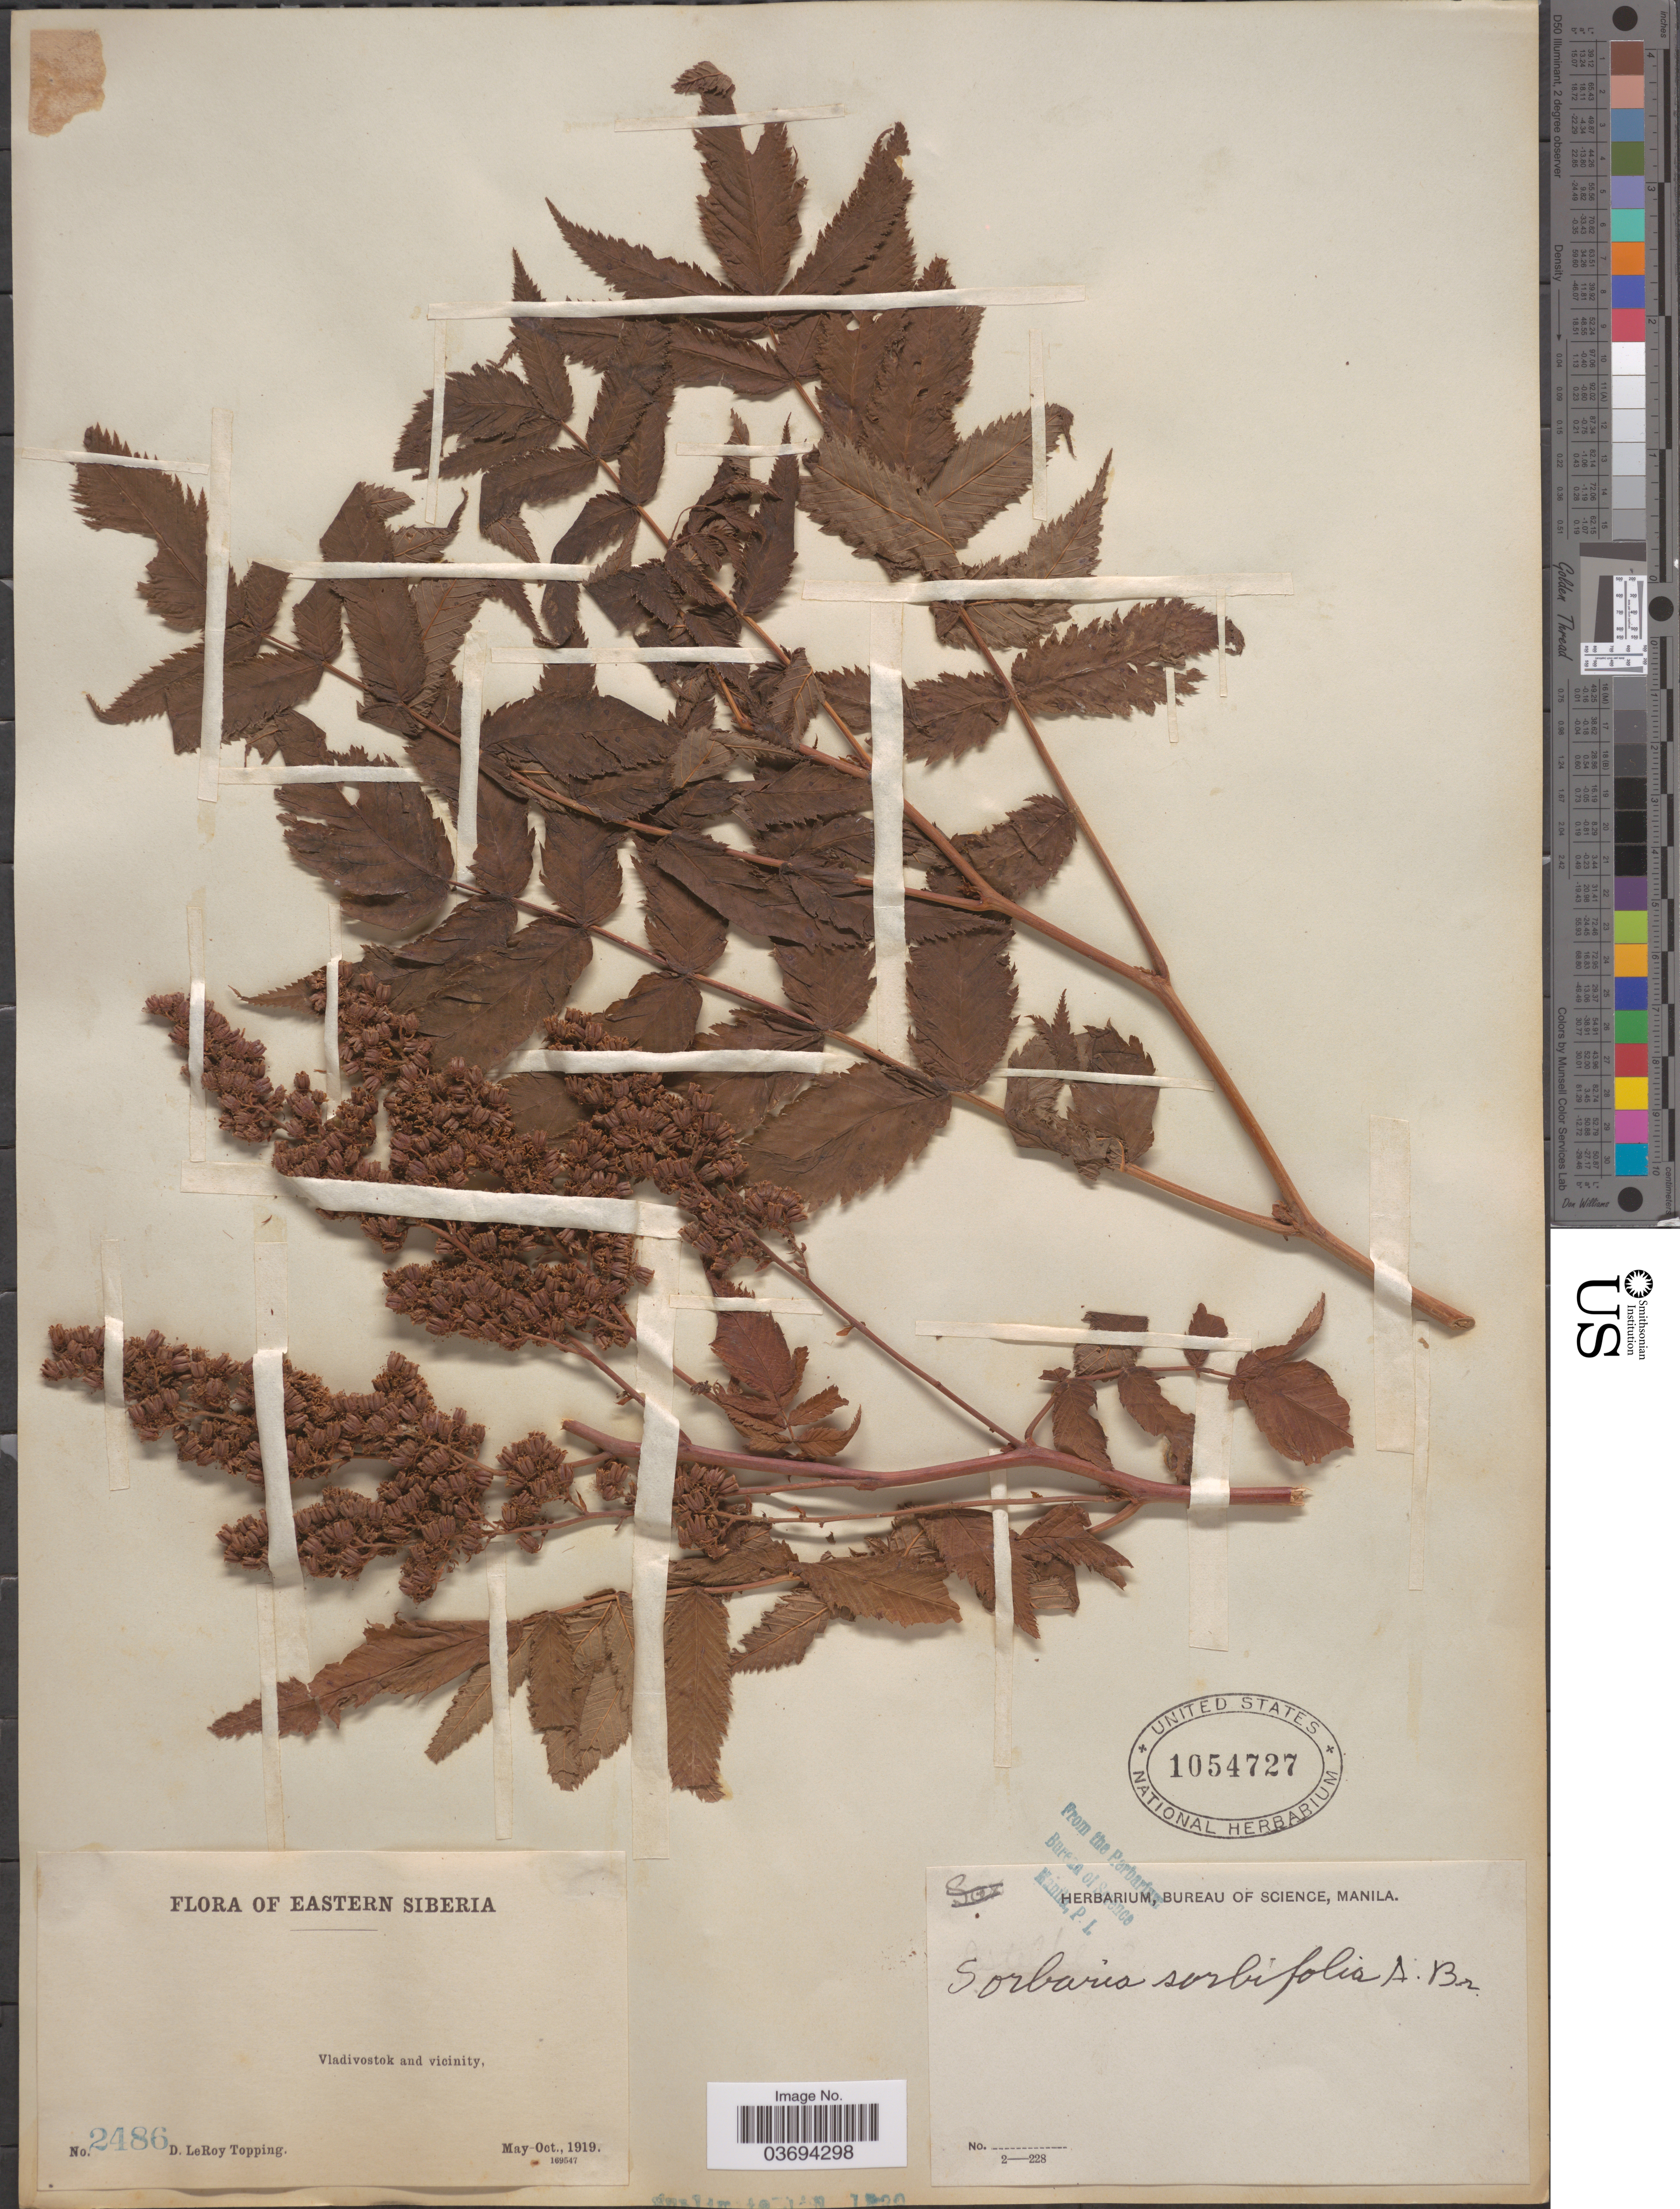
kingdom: Plantae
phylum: Tracheophyta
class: Magnoliopsida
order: Rosales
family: Rosaceae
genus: Sorbaria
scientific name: Sorbaria sorbifolia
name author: (L.) A. Braun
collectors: D. L. Topping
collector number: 2486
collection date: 1919-05/1919-10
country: Russian Federation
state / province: Primorsky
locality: Eastern Siberia. Vladivostok and vicinity.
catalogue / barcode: US 1054727